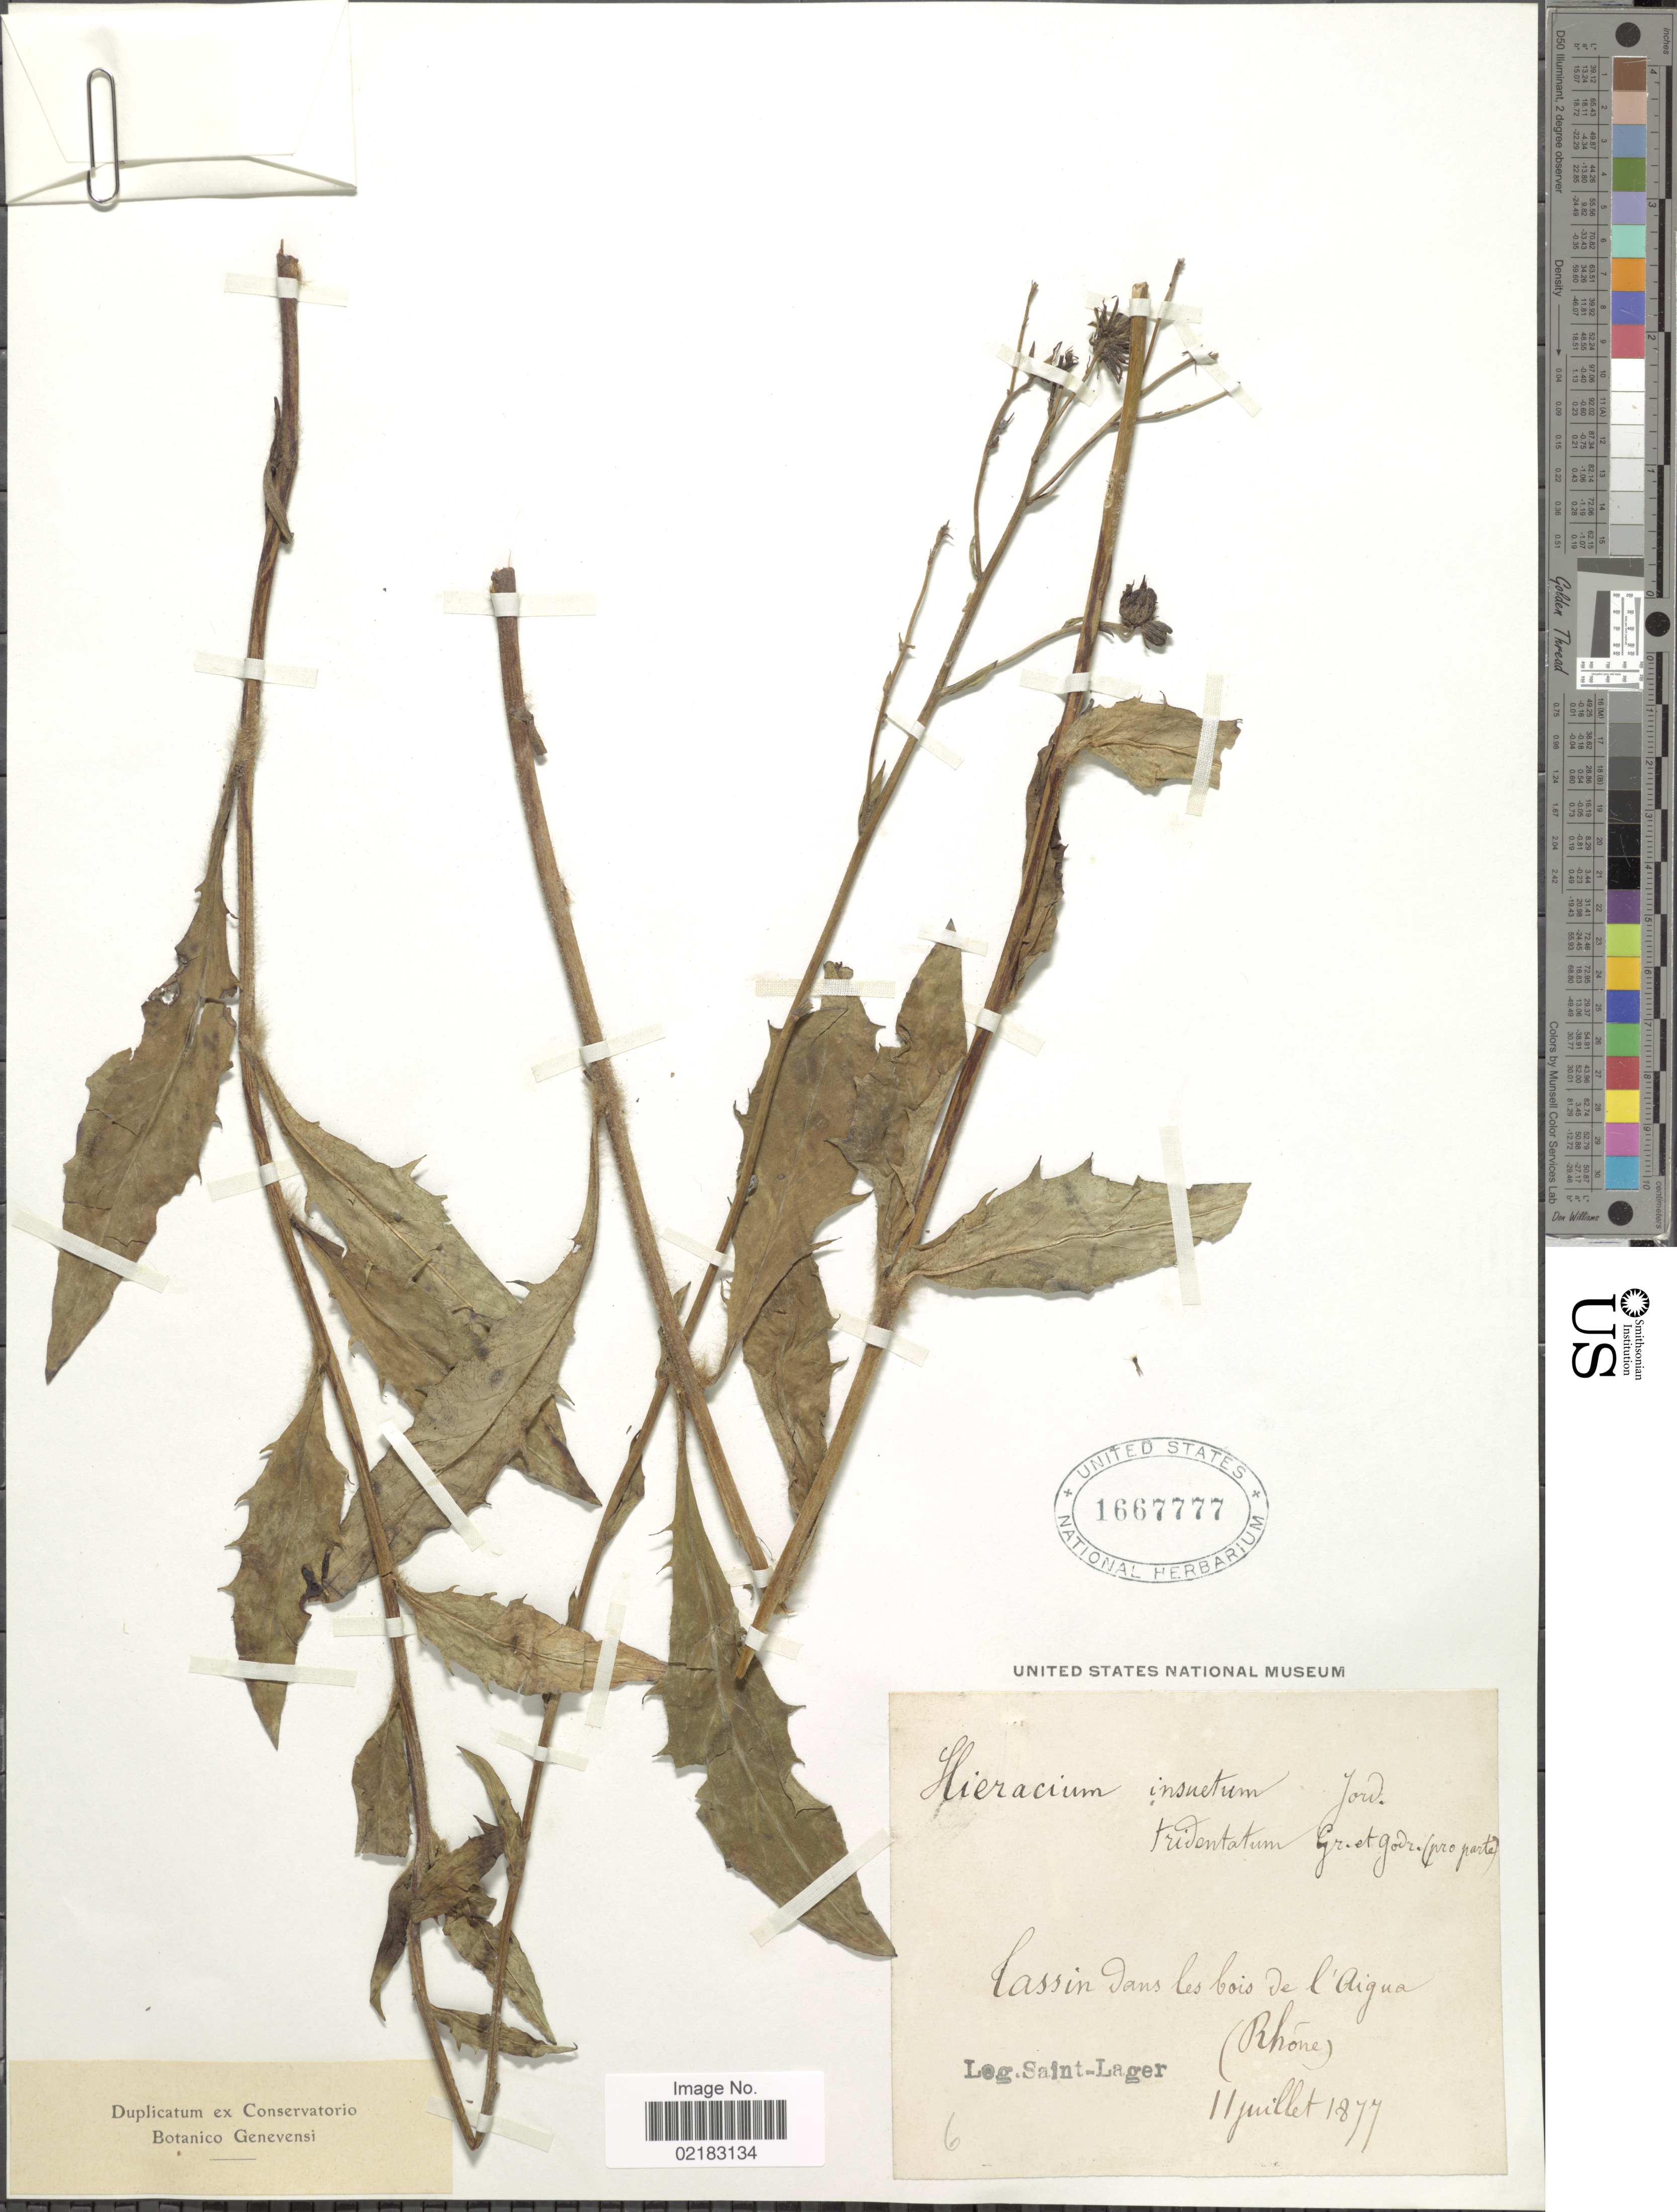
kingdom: Plantae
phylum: Tracheophyta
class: Magnoliopsida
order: Asterales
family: Asteraceae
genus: Hieracium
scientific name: Hieracium australe subsp. insuetum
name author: (Boreau) Fen. & Zahn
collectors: Saint-Lager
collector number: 6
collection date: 1877-07-11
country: France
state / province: Auvergne-Rhône-Alpes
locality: Cassin Tans les bios ve l'aigua [interpreted]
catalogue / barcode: US 1667777